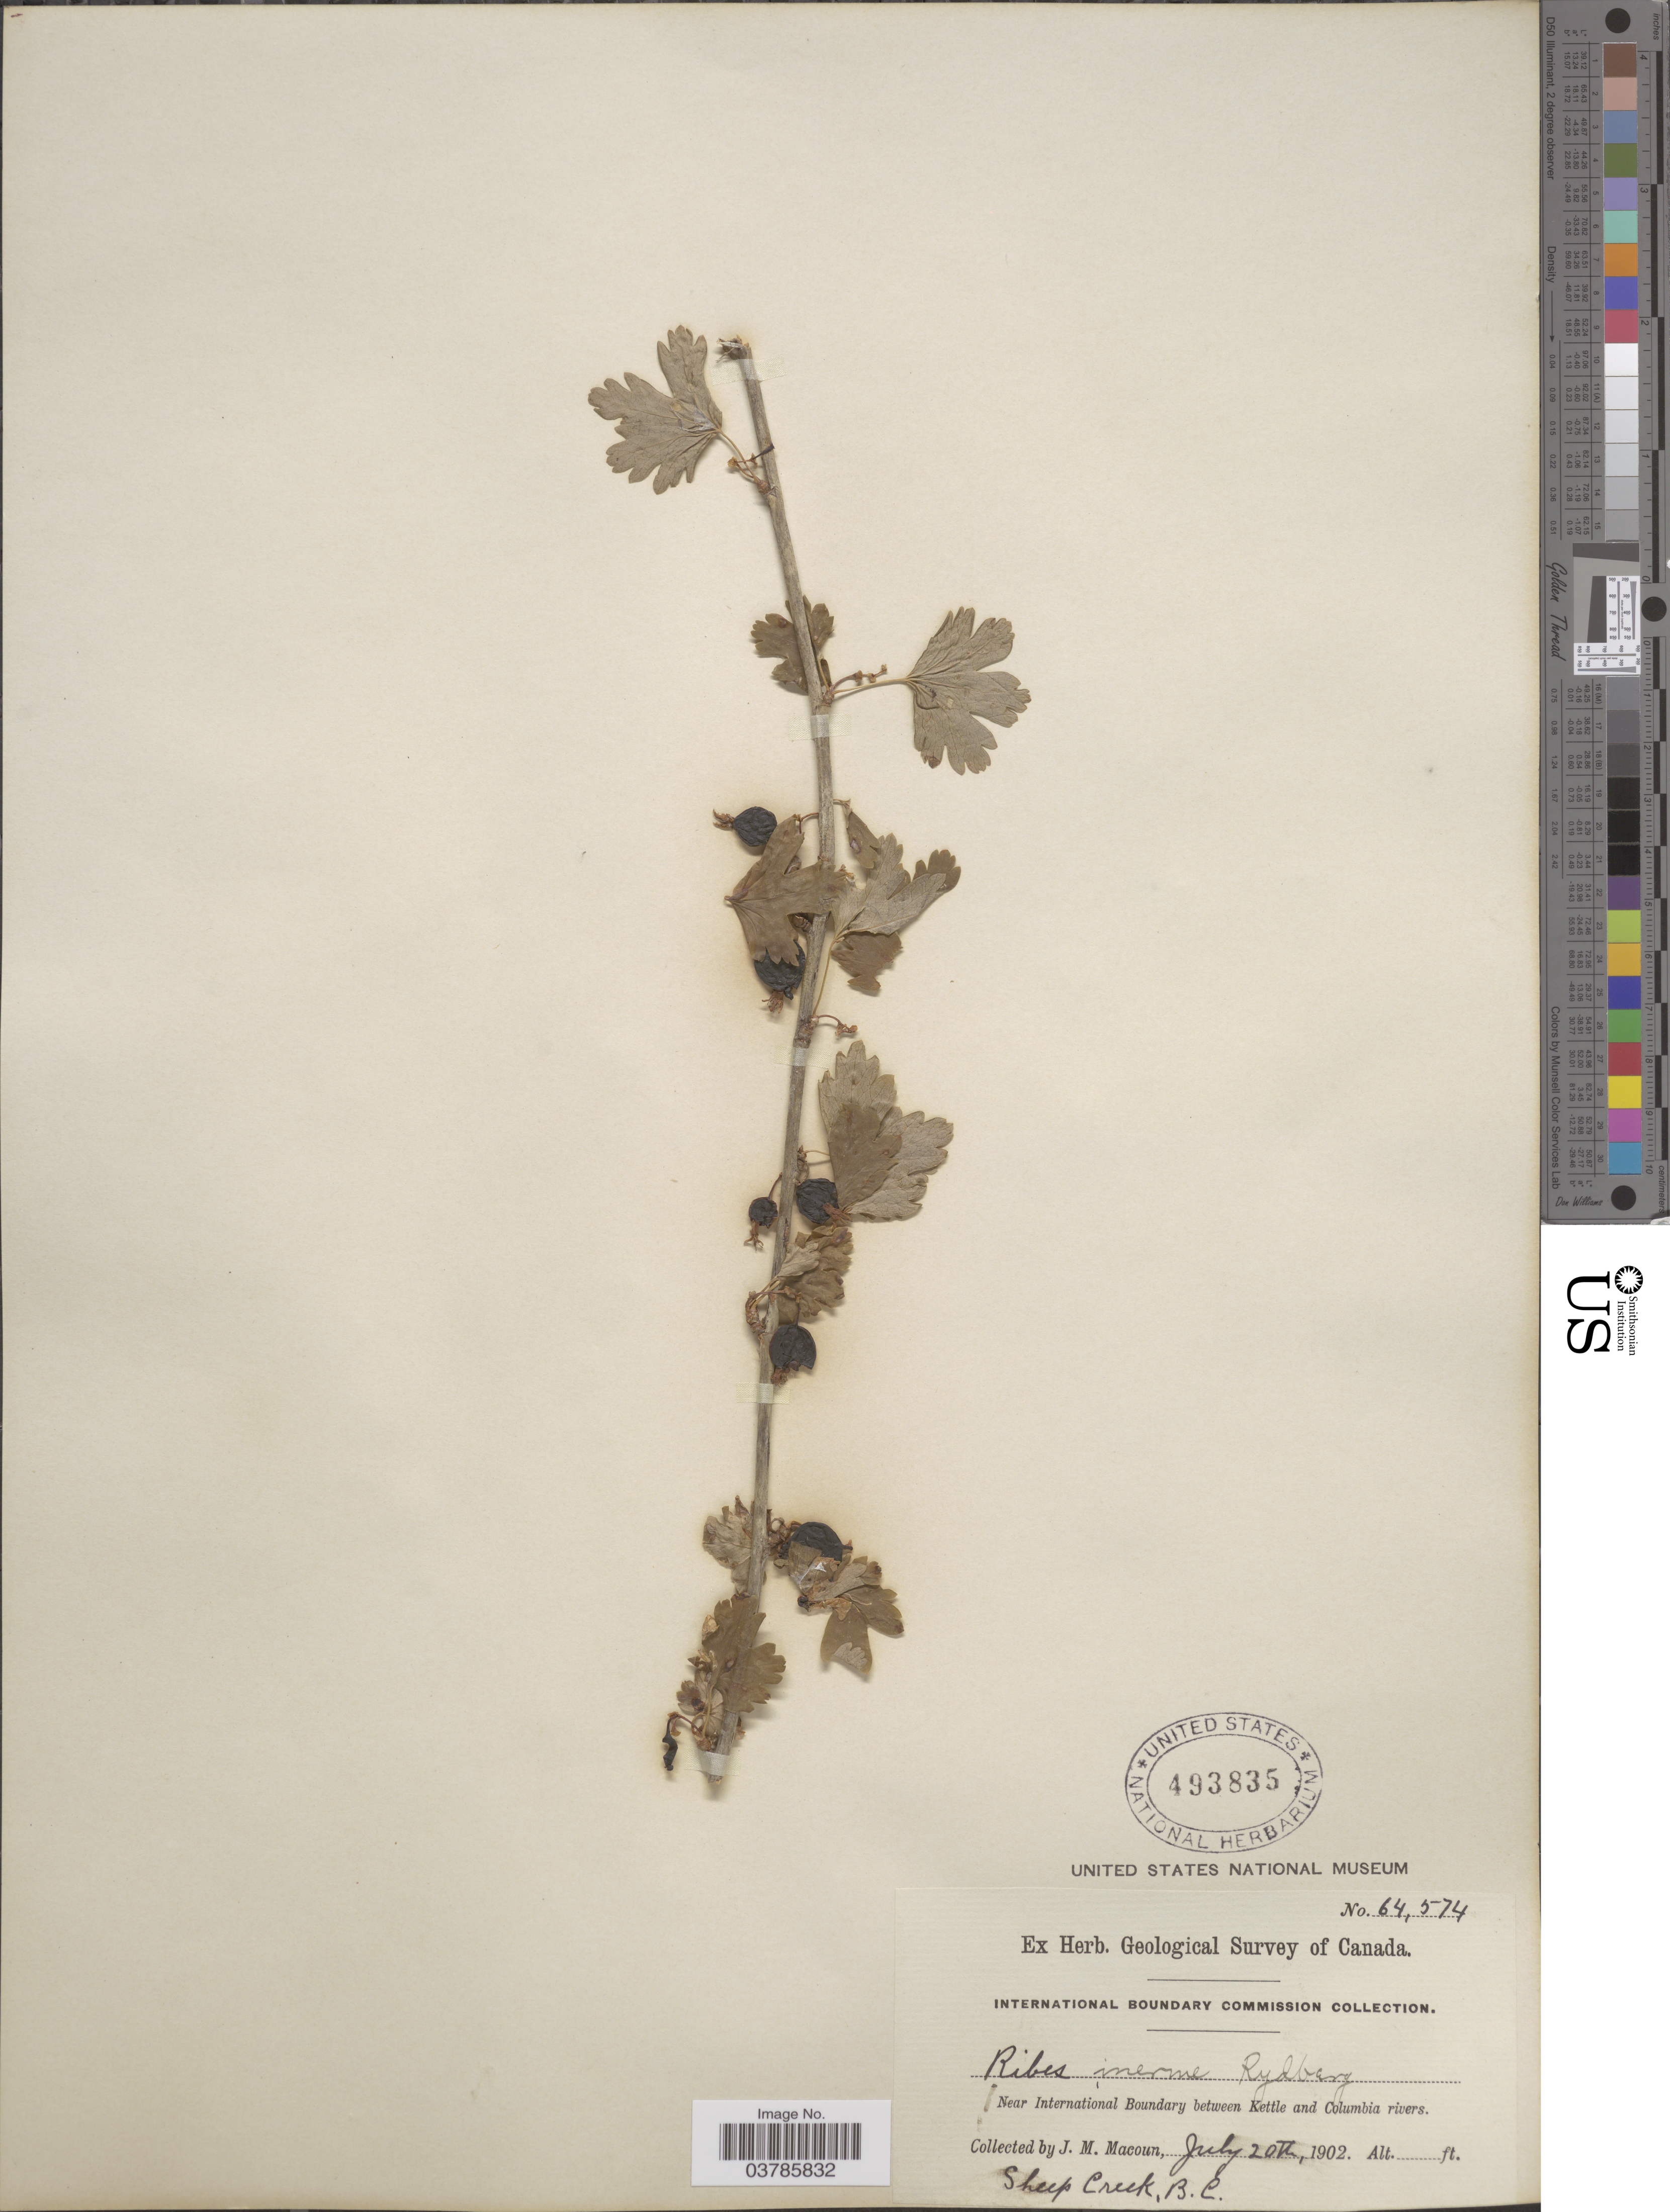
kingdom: Plantae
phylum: Tracheophyta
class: Magnoliopsida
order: Saxifragales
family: Grossulariaceae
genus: Ribes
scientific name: Ribes inerme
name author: Rydb.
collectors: J. M. Macoun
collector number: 64574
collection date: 1902-07-20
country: Canada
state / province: British Columbia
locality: Near International Boundary between Kettle and Columbia rivers. Sheep Creek.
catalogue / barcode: US 493835